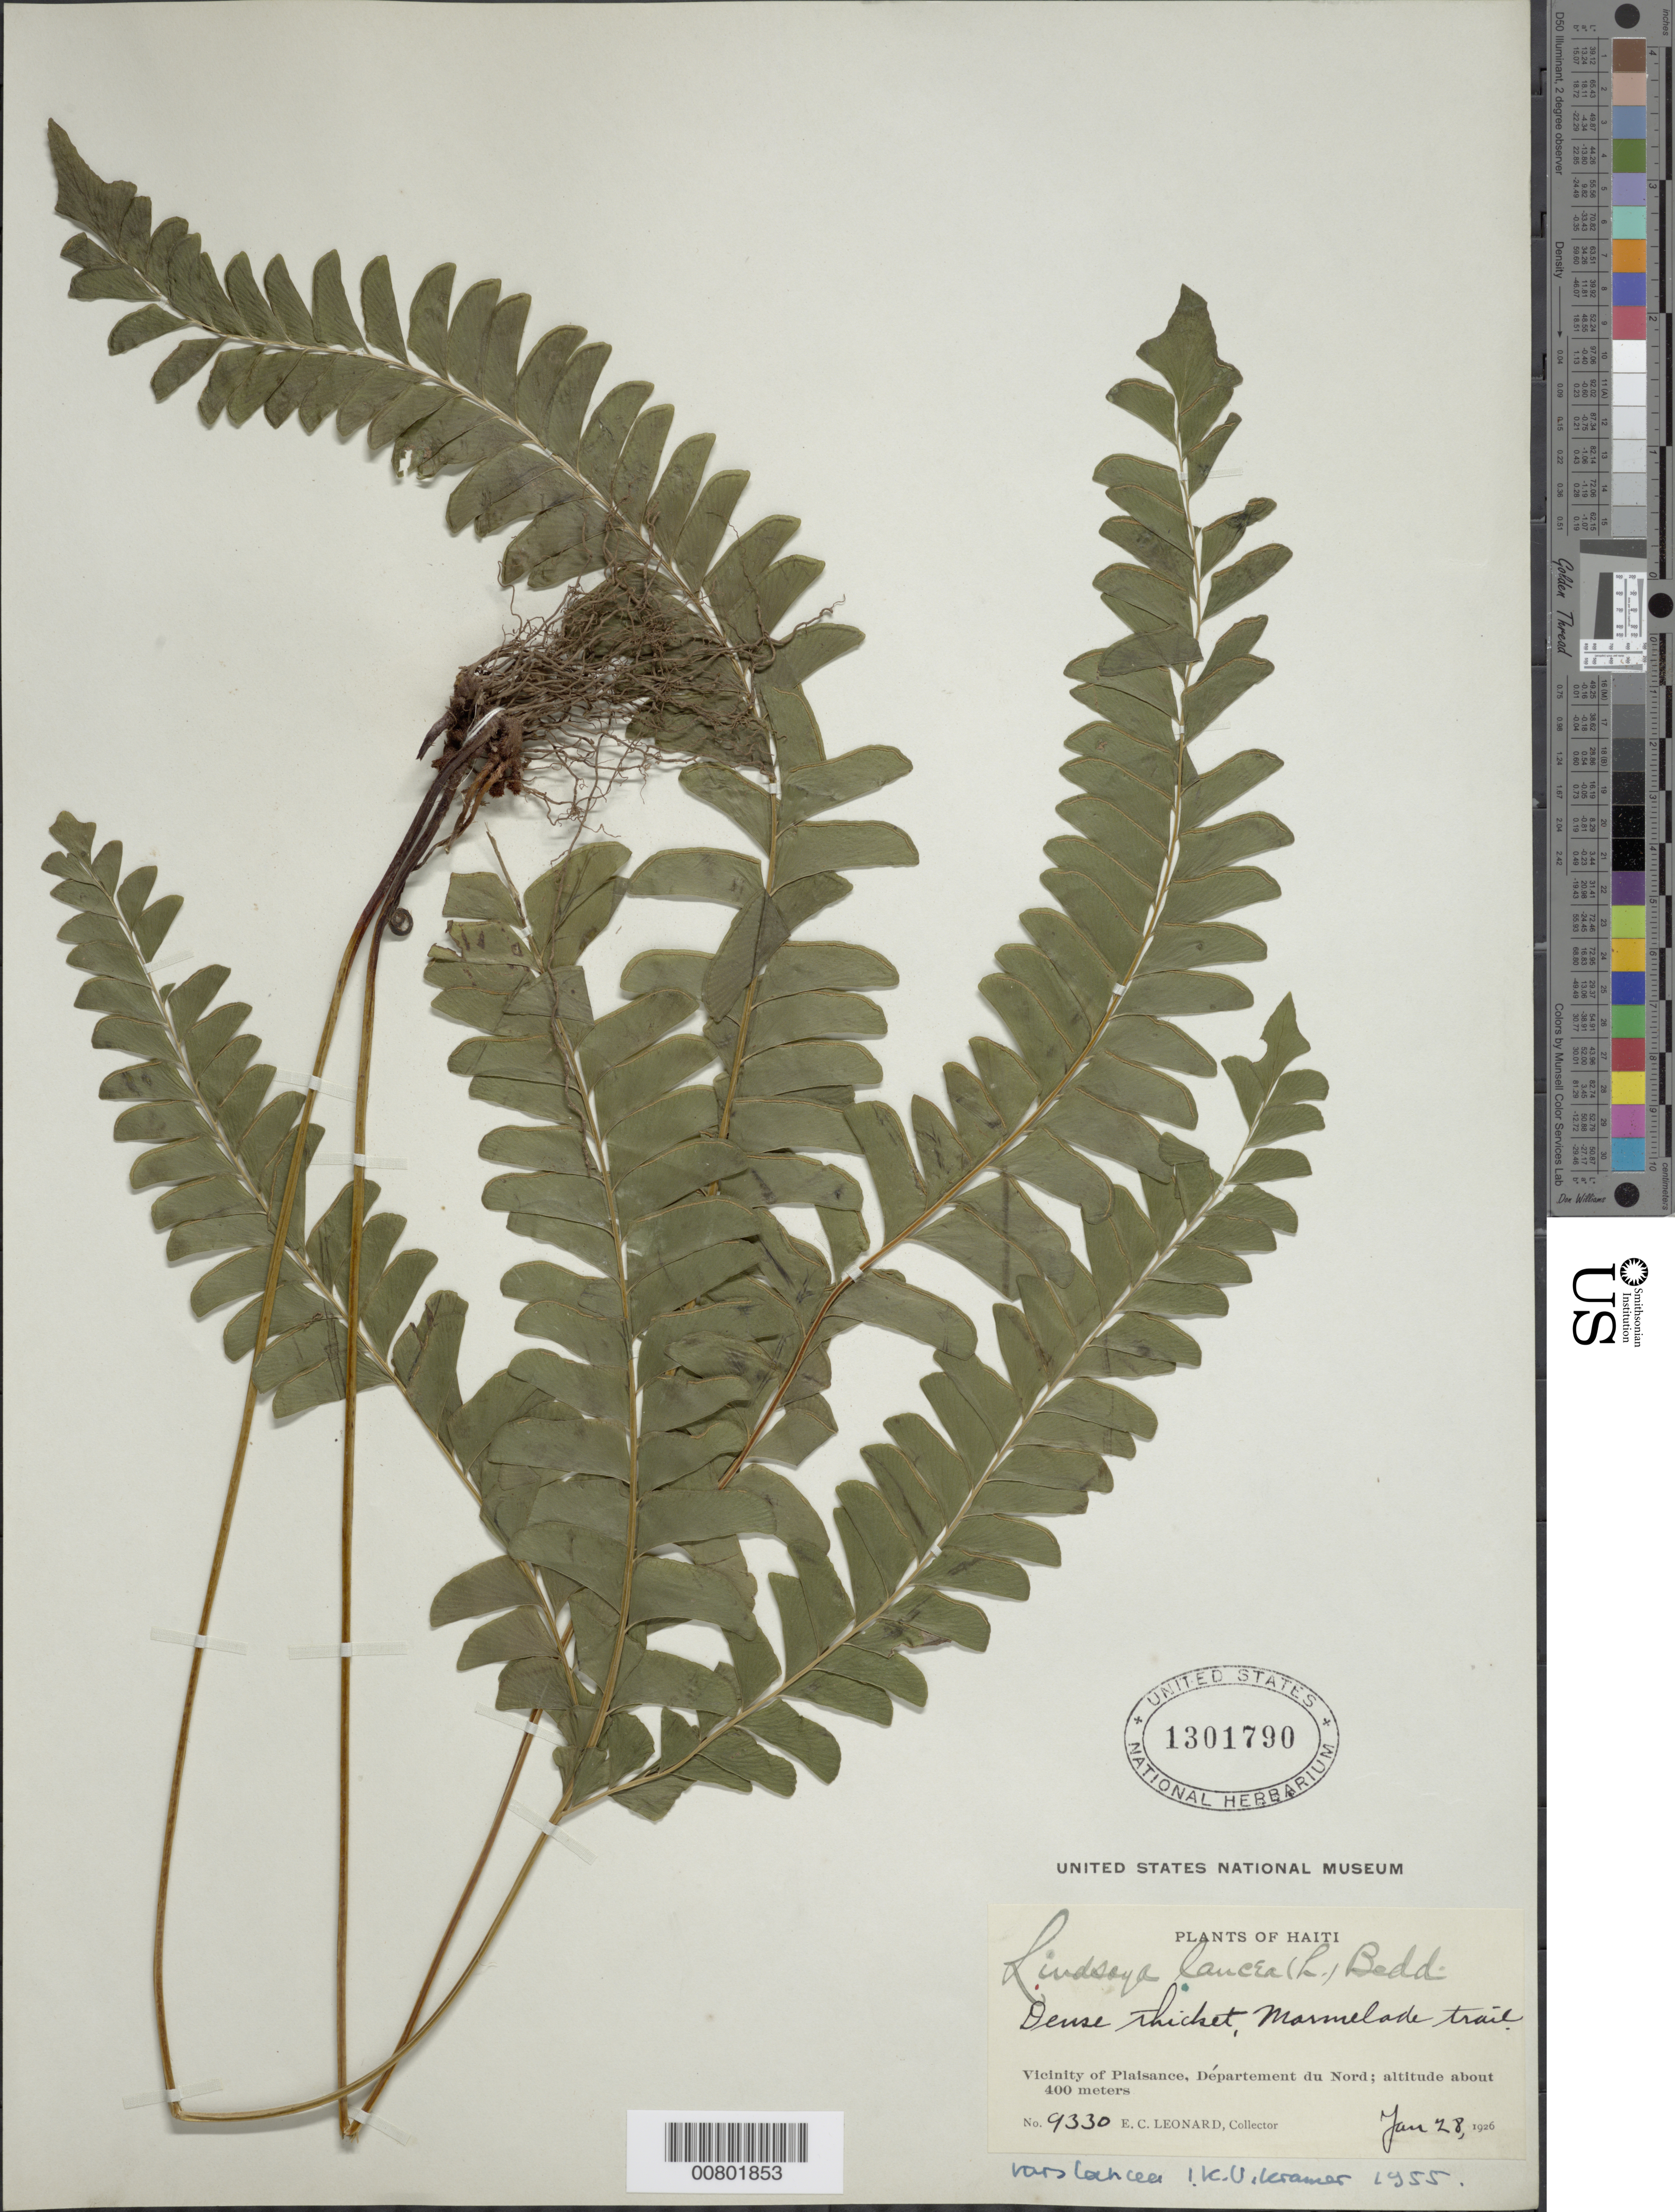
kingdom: Plantae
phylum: Tracheophyta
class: Polypodiopsida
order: Polypodiales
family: Lindsaeaceae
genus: Lindsaea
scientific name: Lindsaea lancea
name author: (L.) Bedd.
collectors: E. C. Leonard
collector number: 9330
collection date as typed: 28 Jan 1926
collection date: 1926-01-28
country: Haiti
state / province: Nord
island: Hispaniola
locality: Plaisance vicinity, Marmelade trail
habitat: Dense thicket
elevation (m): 400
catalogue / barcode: US 1301790